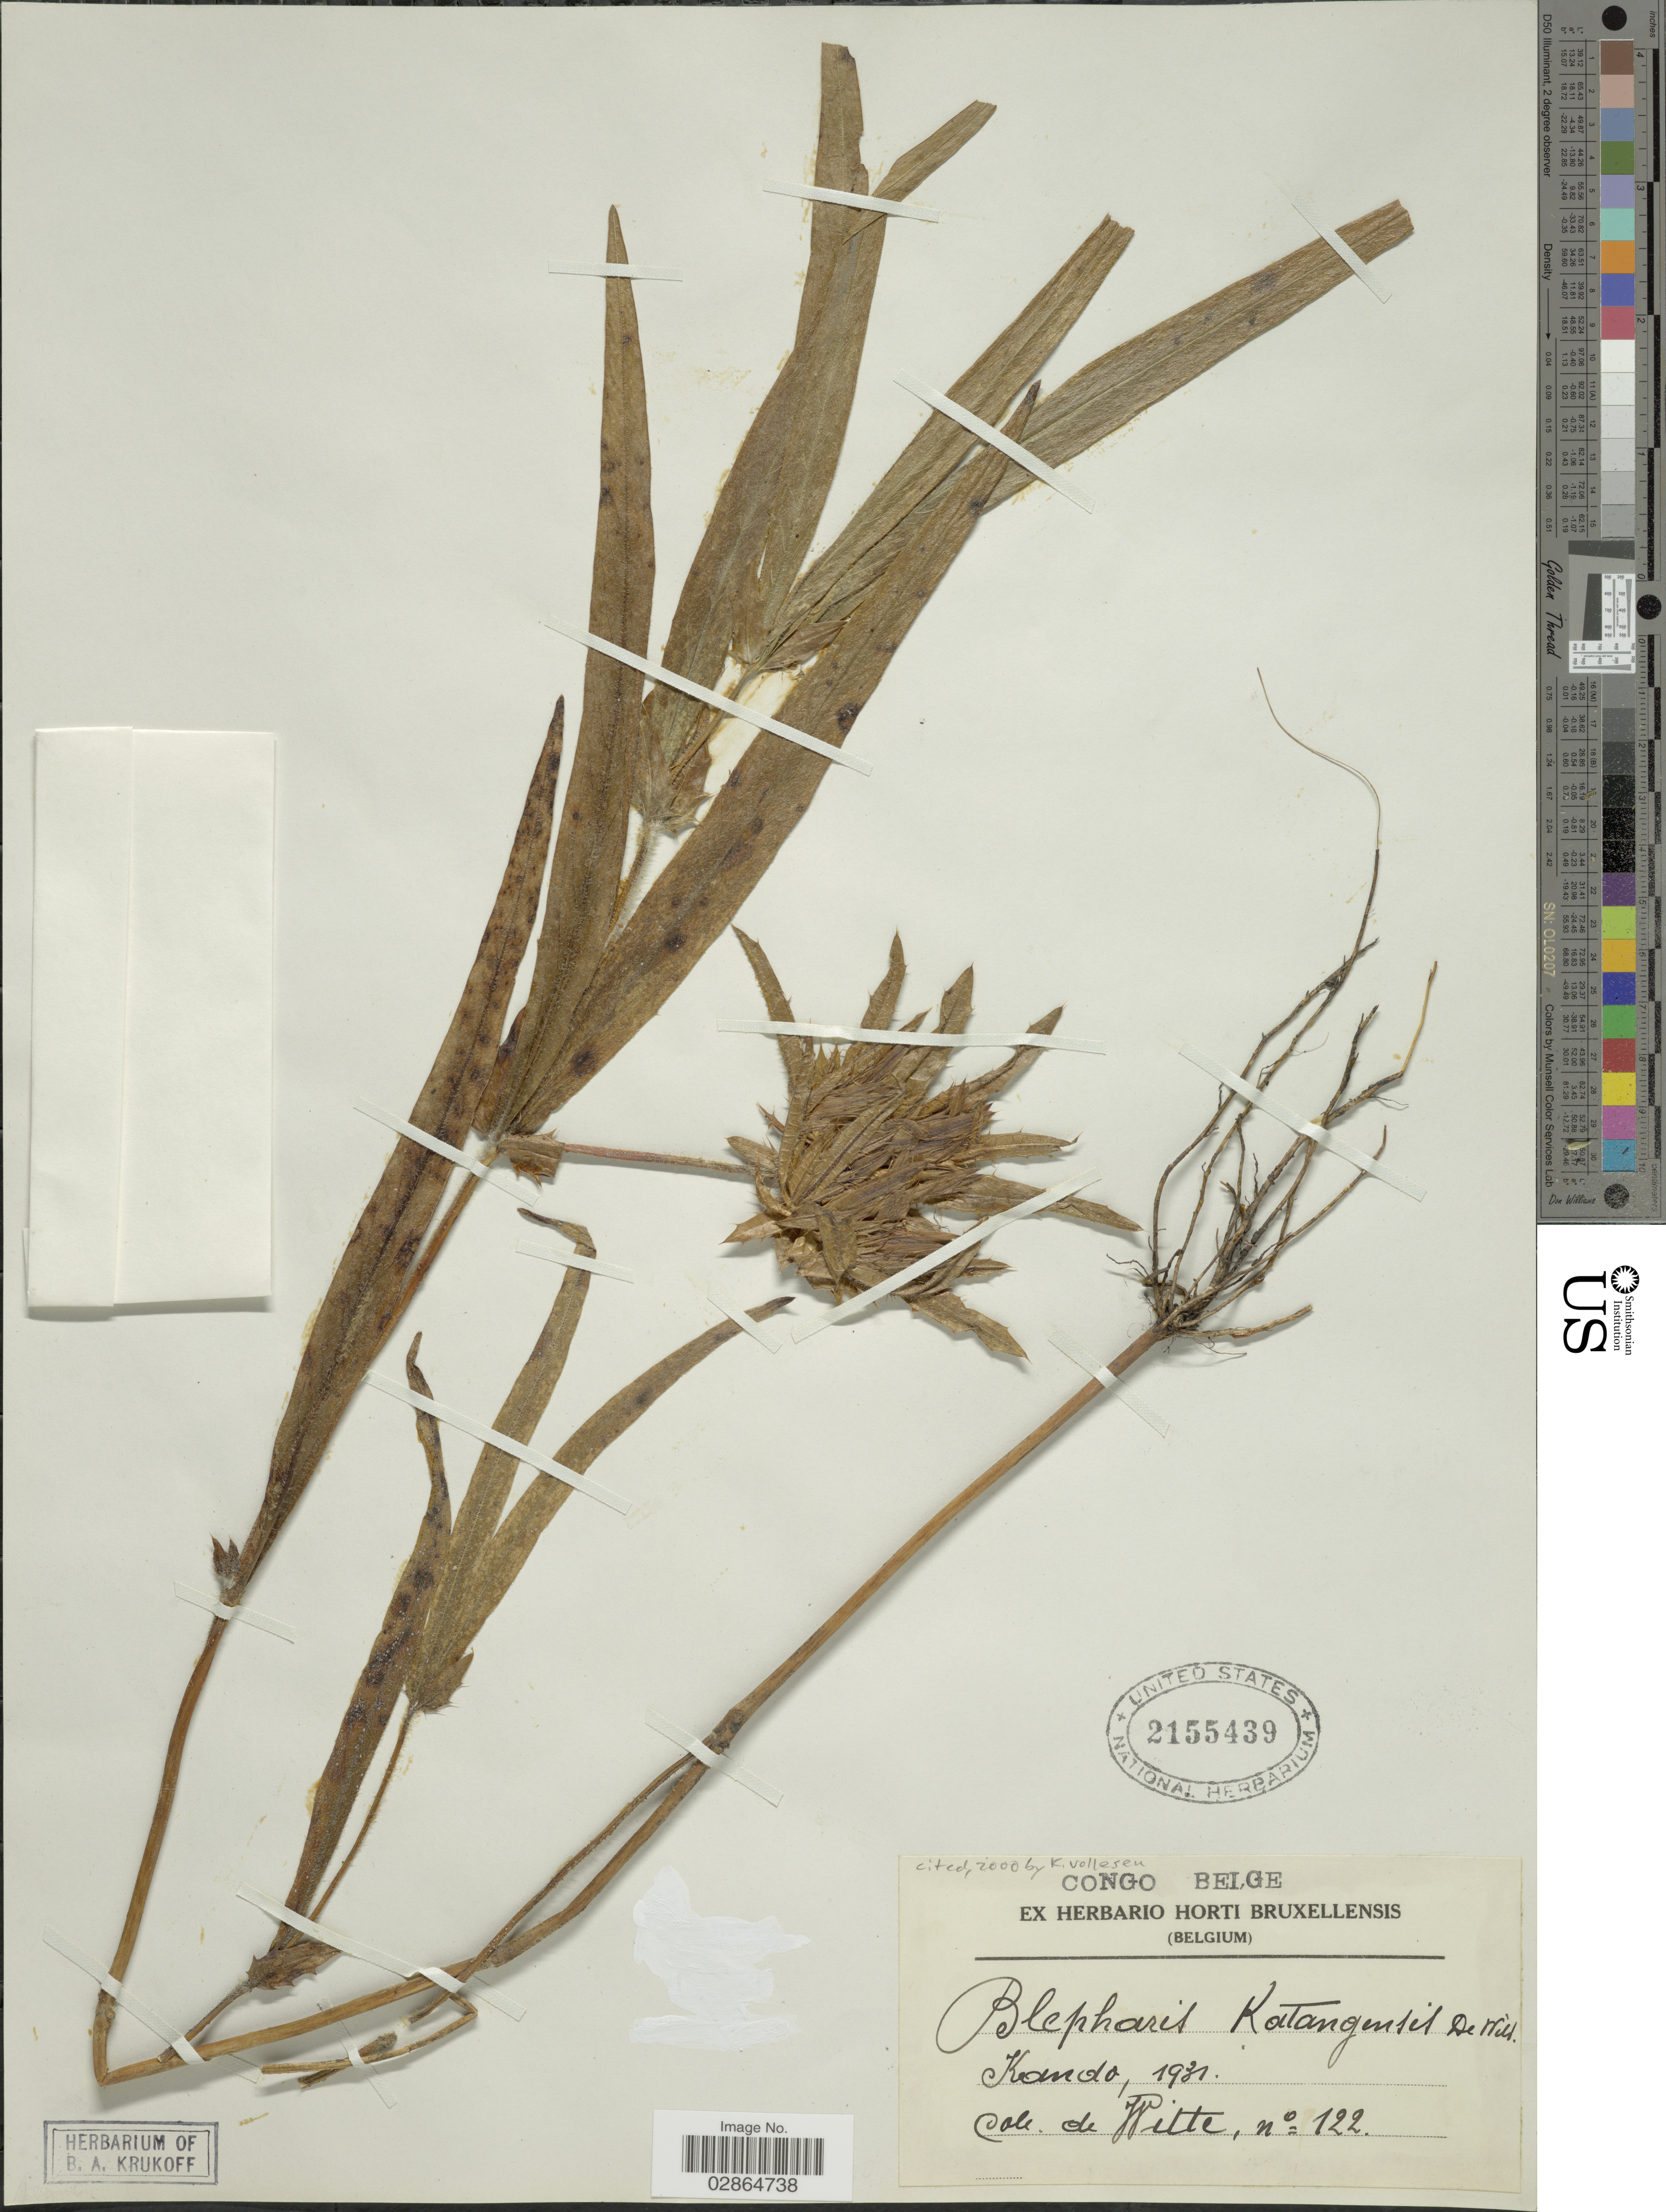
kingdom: Plantae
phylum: Tracheophyta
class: Magnoliopsida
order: Lamiales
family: Acanthaceae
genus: Blepharis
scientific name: Blepharis katangensis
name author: De Wild.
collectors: Witte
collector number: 122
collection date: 1931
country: Congo, Democratic Republic of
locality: Congo Belge, Kando.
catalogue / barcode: US 2155439